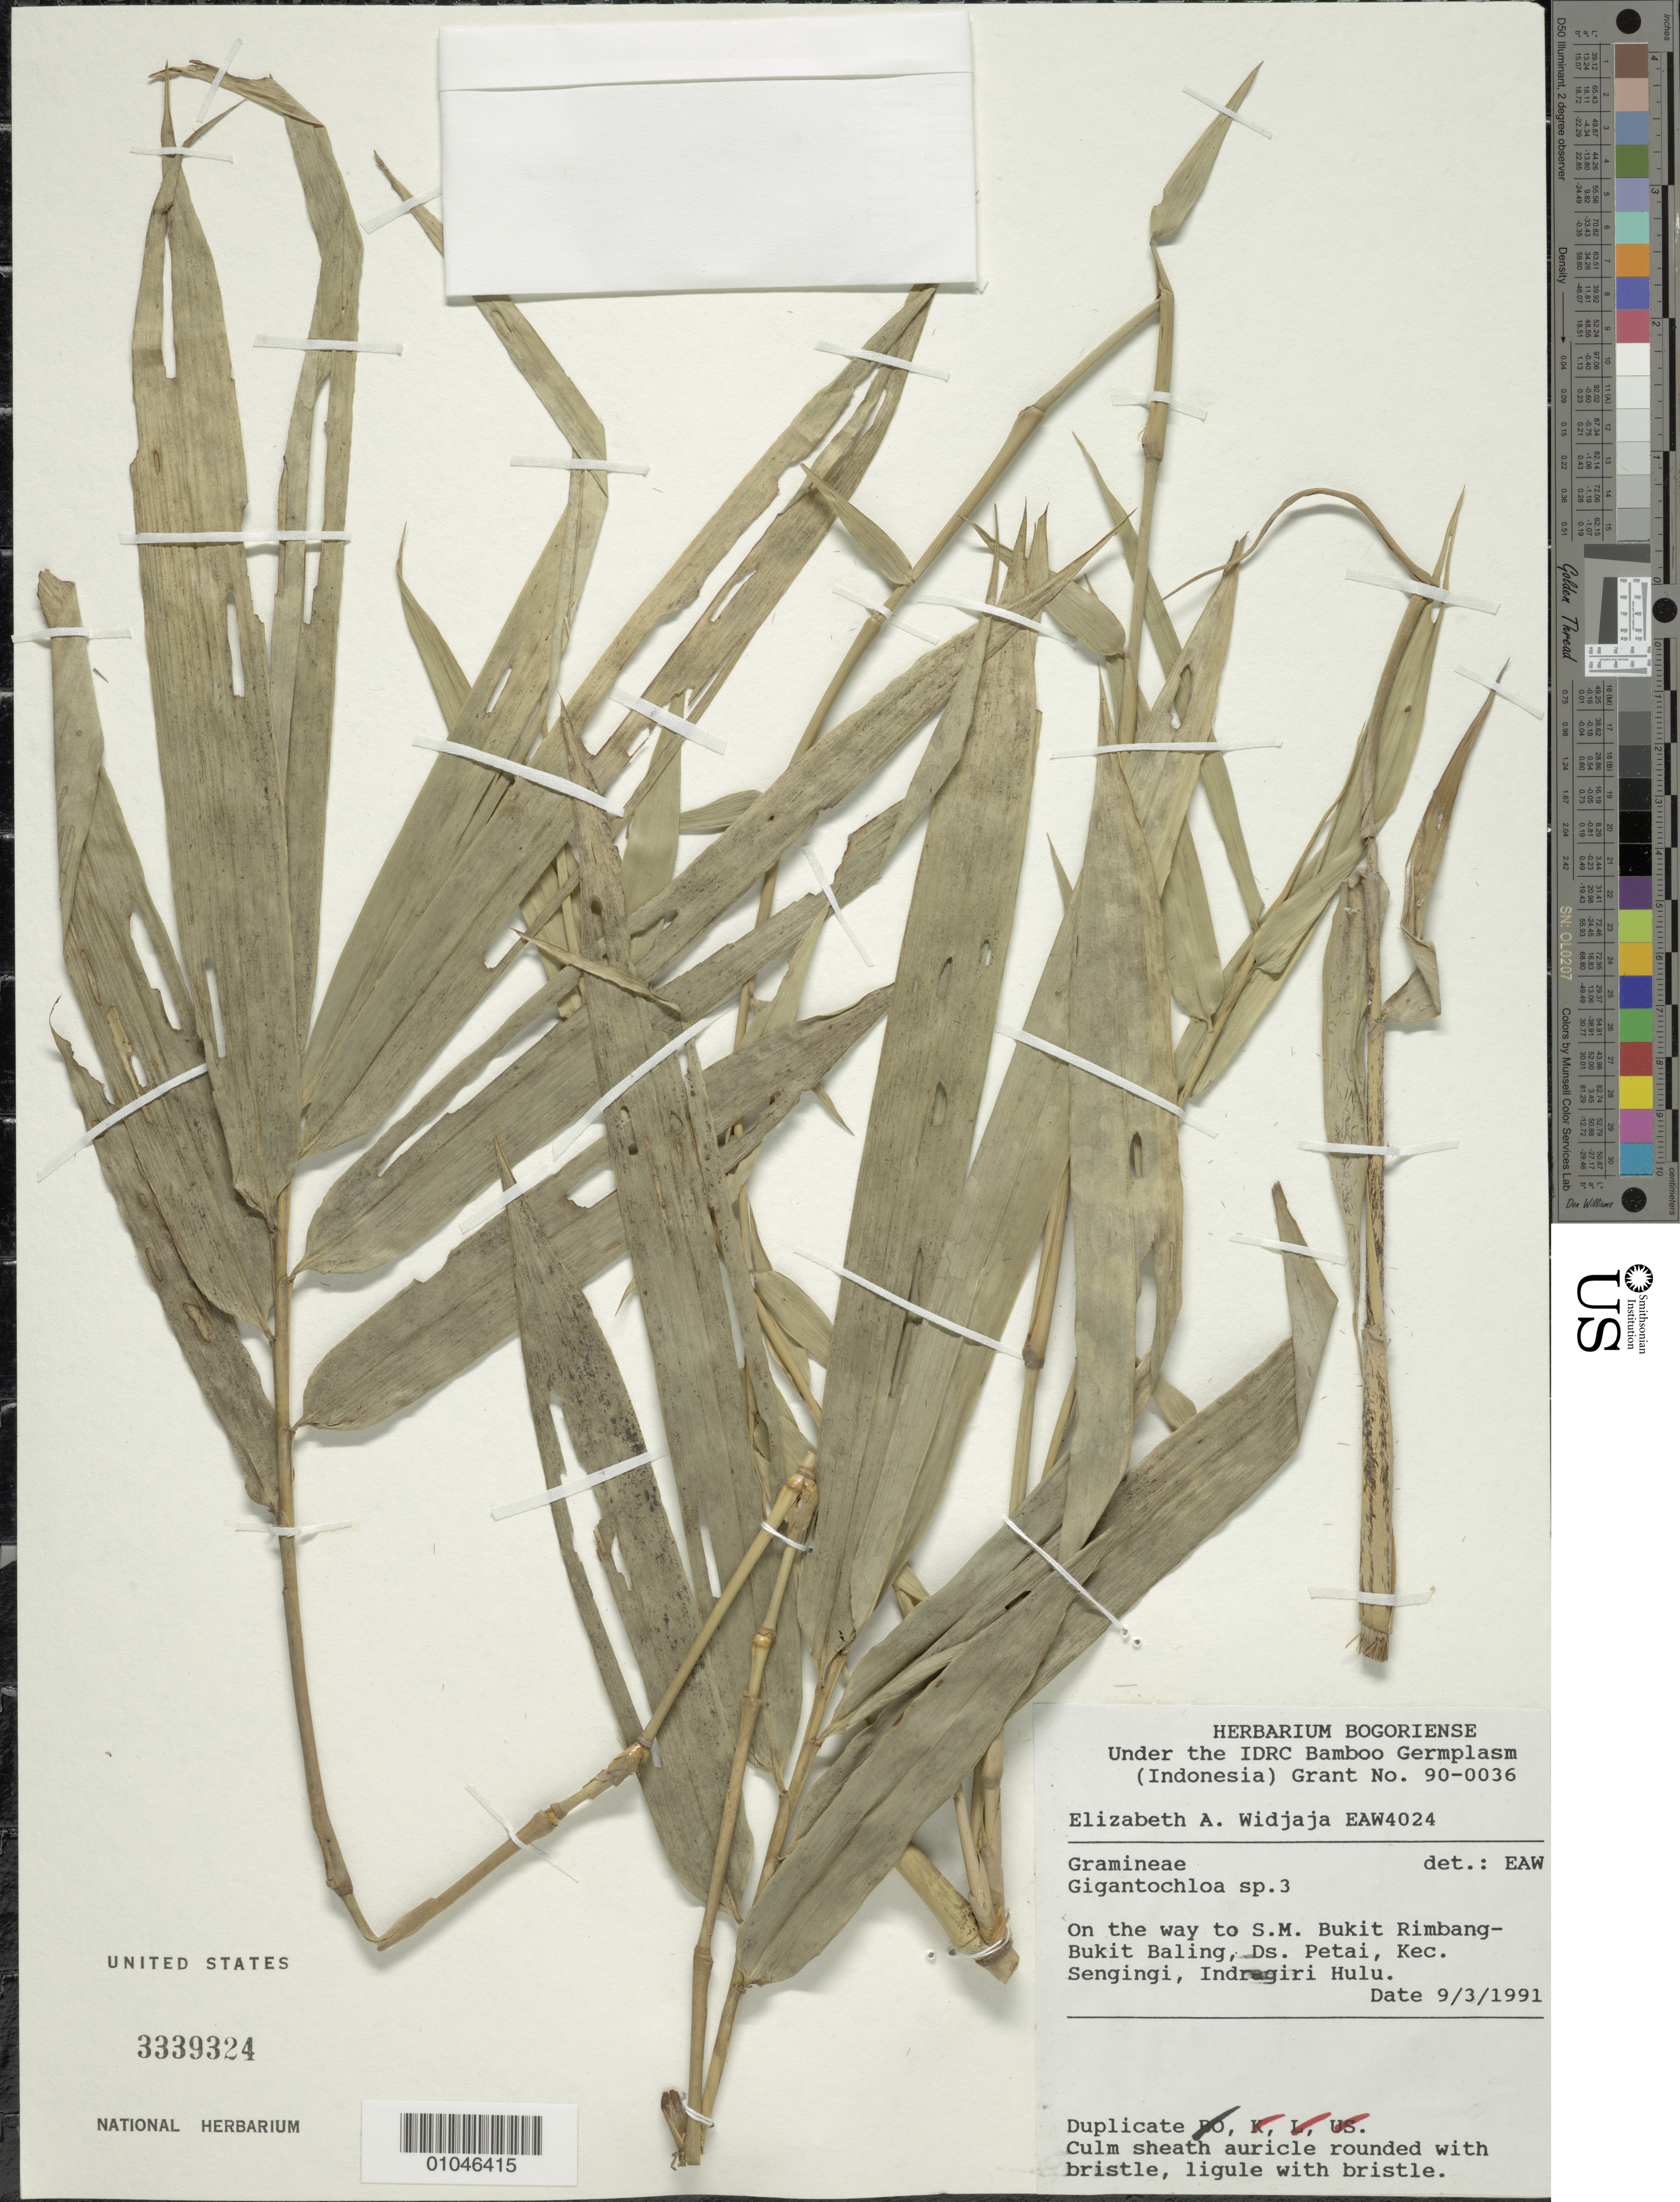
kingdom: Plantae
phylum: Tracheophyta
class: Liliopsida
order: Poales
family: Poaceae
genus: Gigantochloa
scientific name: Gigantochloa sp.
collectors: E. A. Widjaja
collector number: EAW 4024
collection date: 1991-03-09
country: Indonesia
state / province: Sumatra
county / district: Riau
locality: On the way to S. M. Bukit Rimbang-Bukit Baling, Ds. Petai, Kec. Sengingi, Indragiri Hulu (Regency)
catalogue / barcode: US 3339324